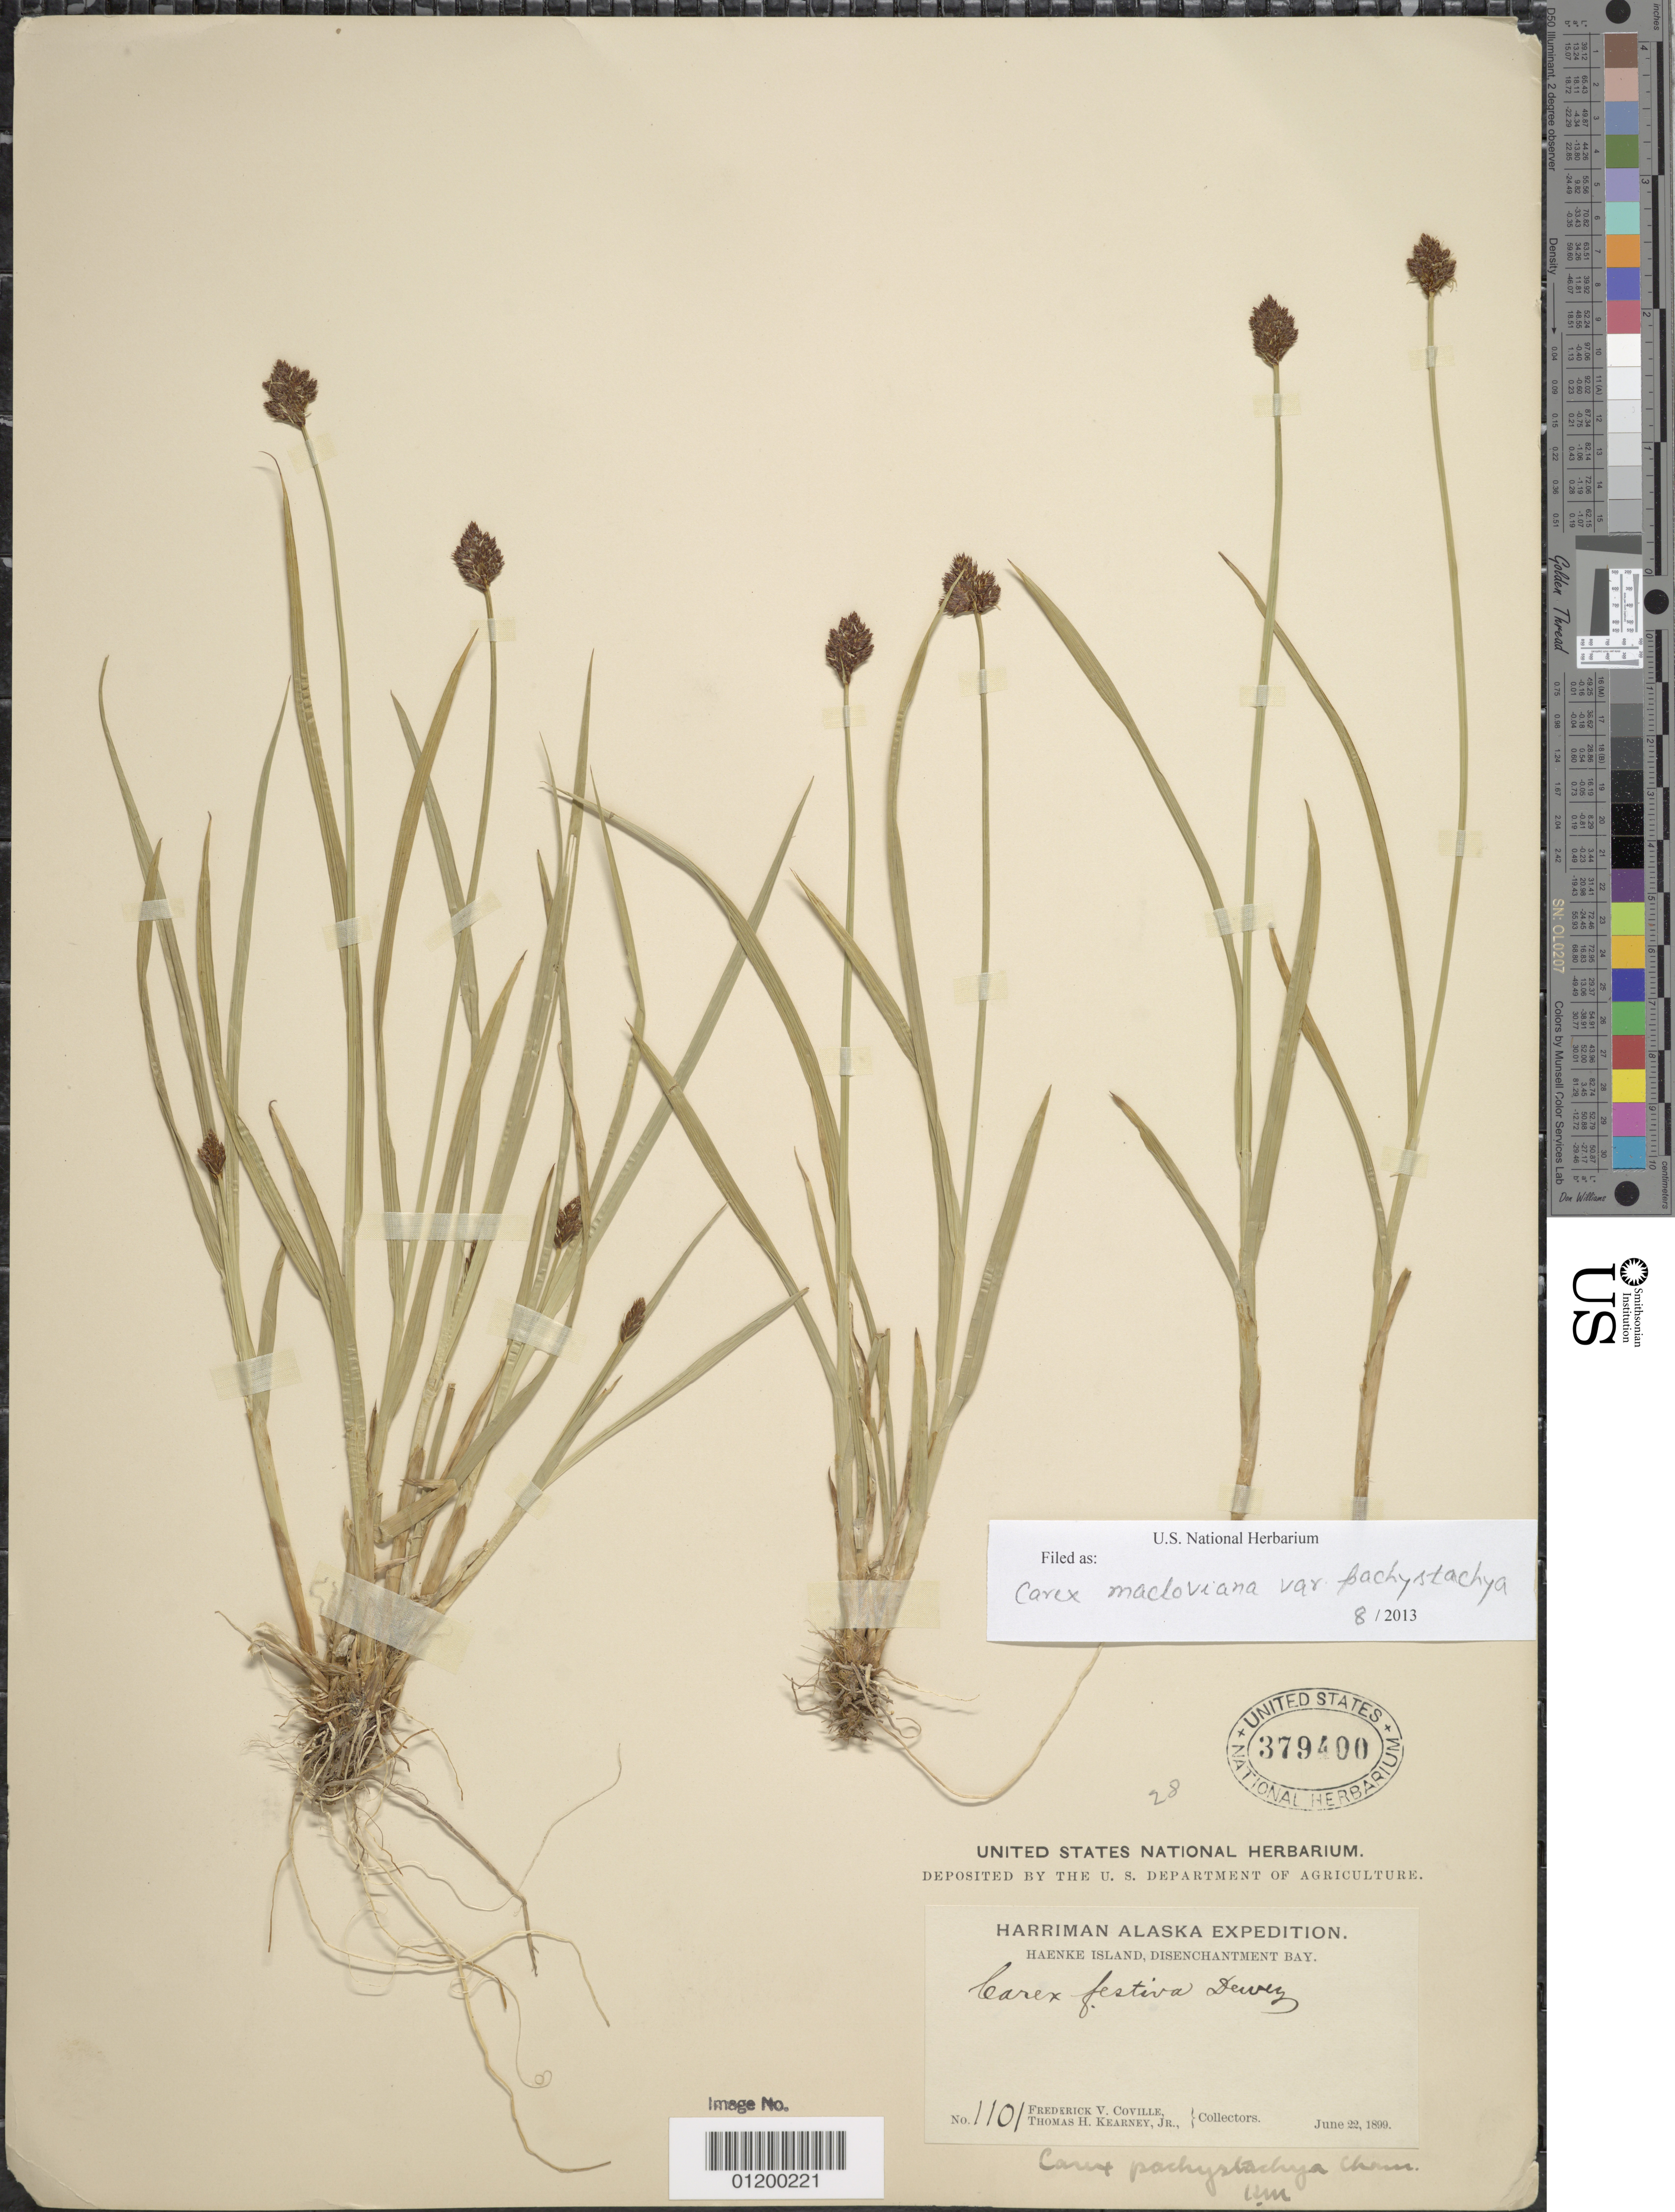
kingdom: Plantae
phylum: Tracheophyta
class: Liliopsida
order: Poales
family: Cyperaceae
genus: Carex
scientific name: Carex pachystachya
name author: Cham. ex Steud.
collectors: F. V. Coville & T. H. Kearney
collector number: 1101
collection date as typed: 22 Jun 1899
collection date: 1899-06-22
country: United States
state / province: Alaska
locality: Haenke Island,Disenchantment Bay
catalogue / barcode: US 379400